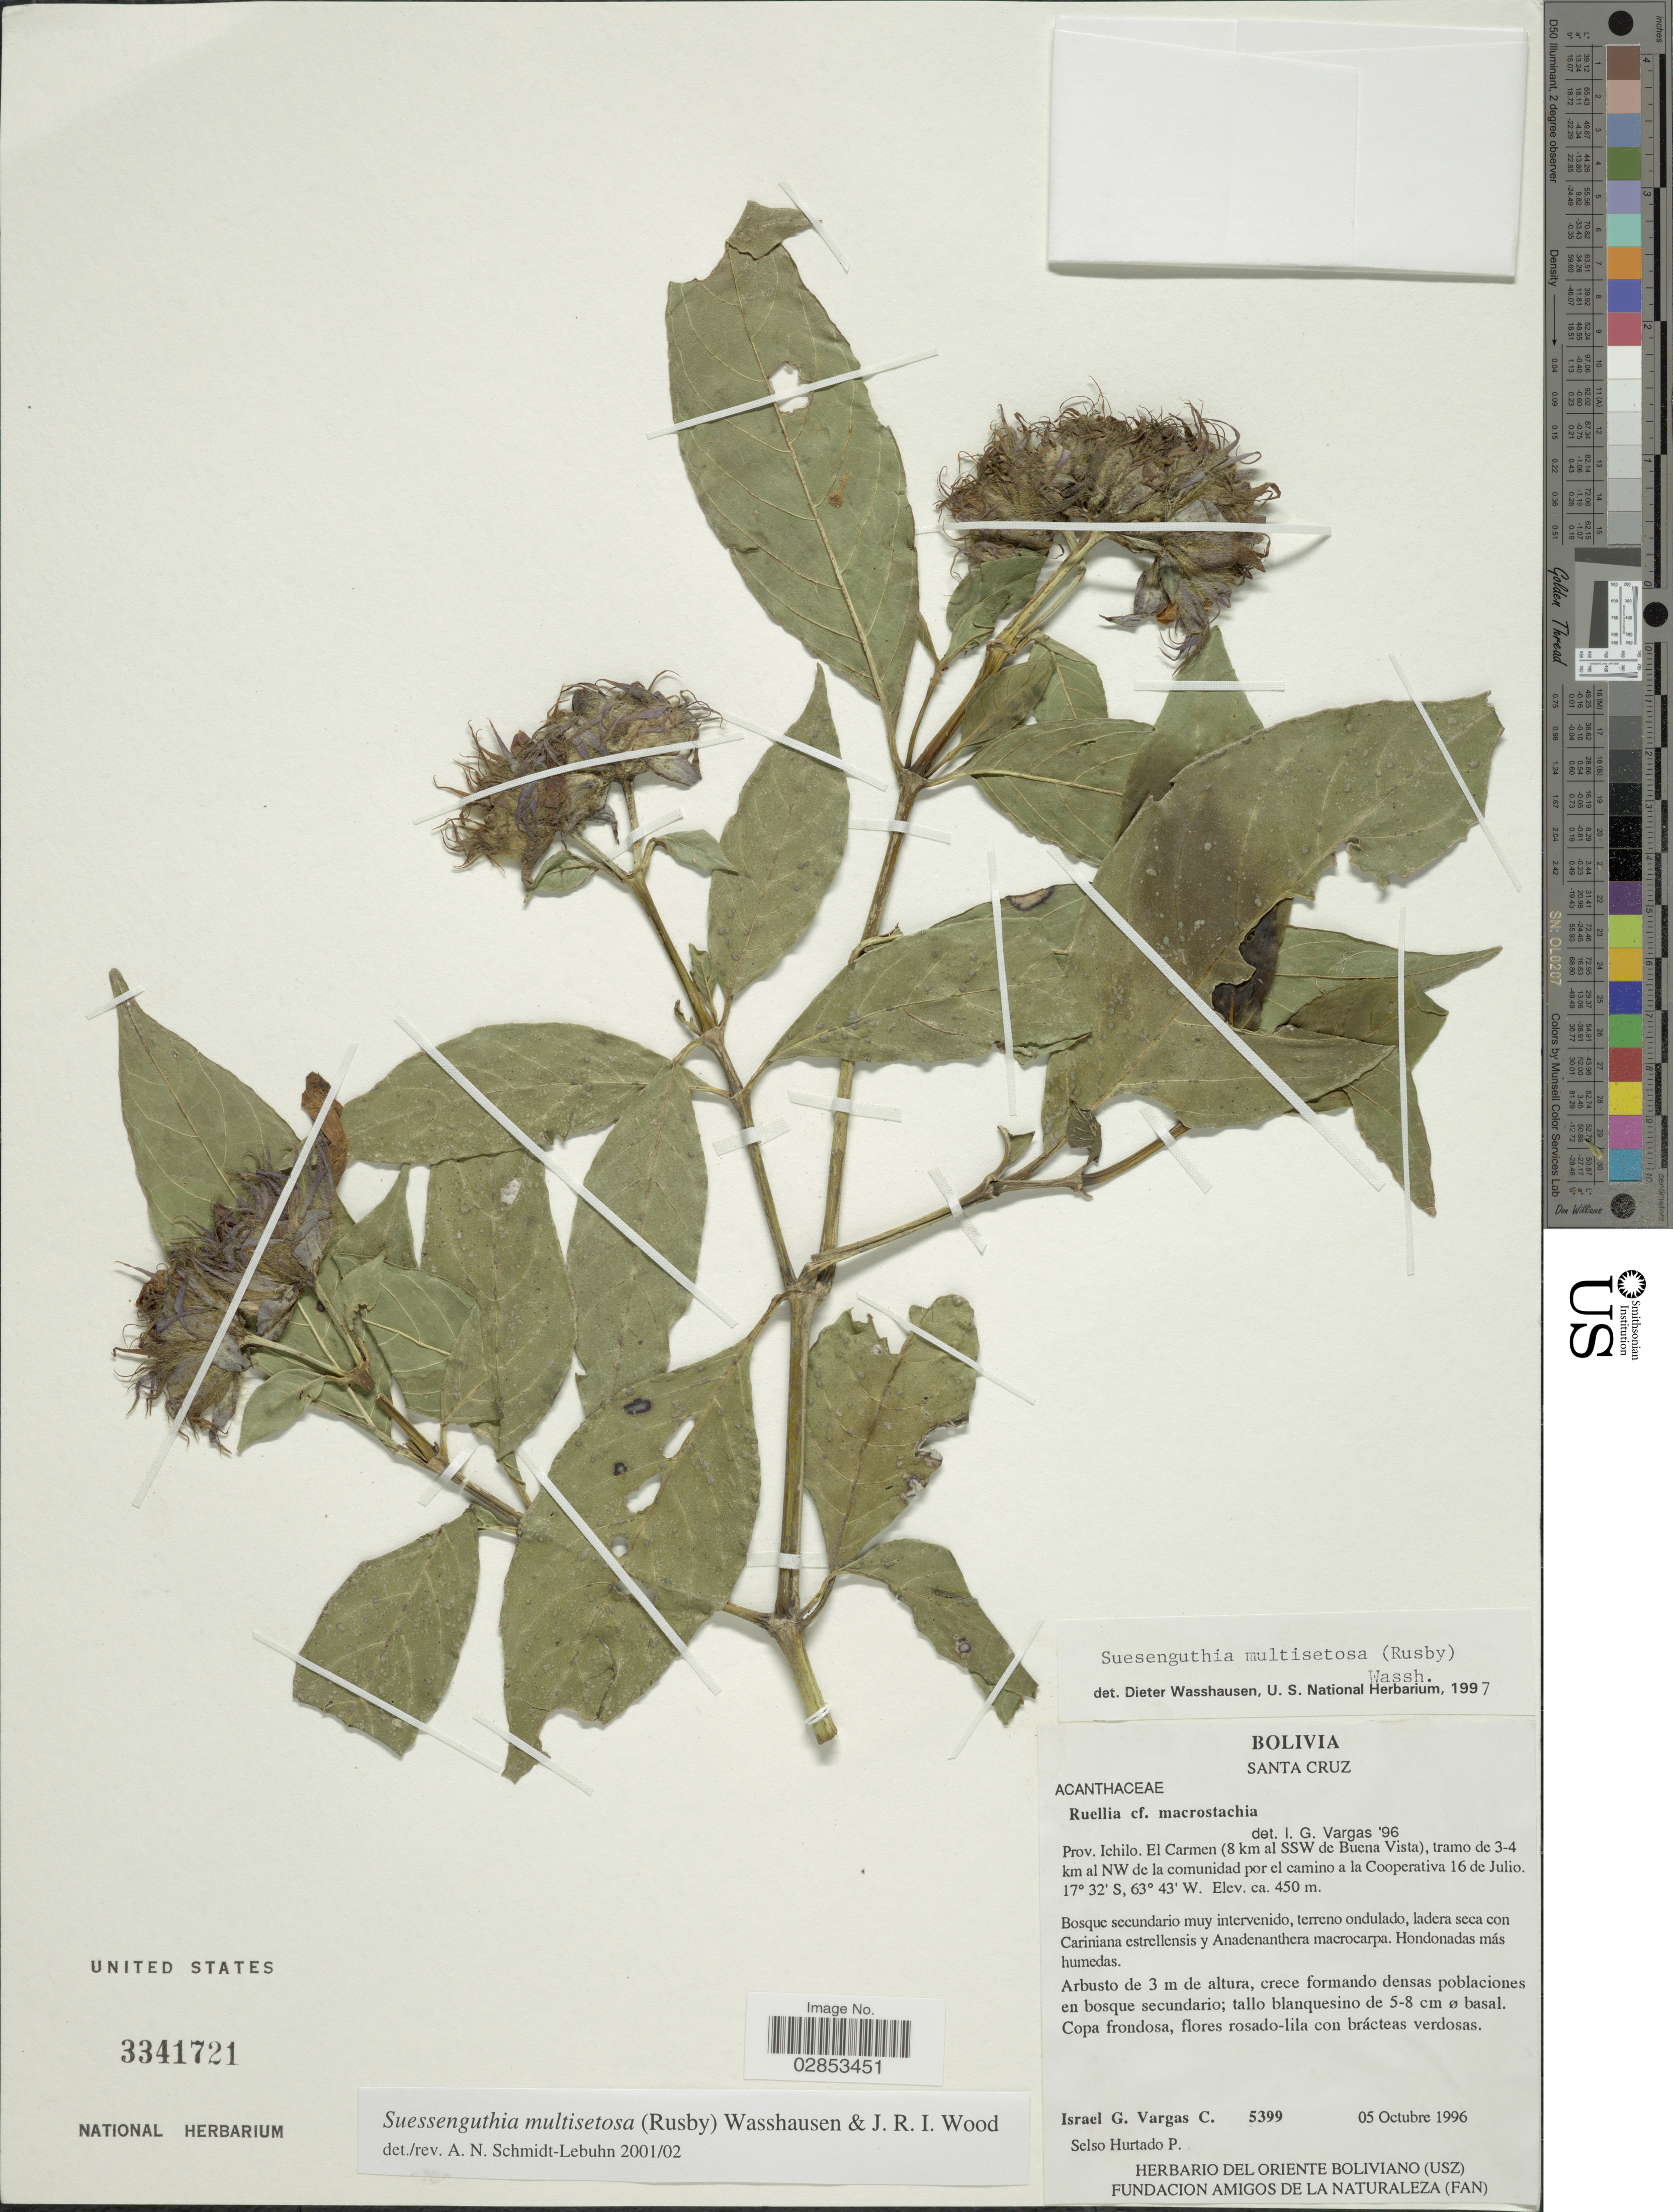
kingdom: Plantae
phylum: Tracheophyta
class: Magnoliopsida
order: Lamiales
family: Acanthaceae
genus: Suessenguthia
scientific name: Suessenguthia multisetosa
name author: (Rusby) Wassh. & J.R.I. Wood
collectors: I. G. Vargas C. & S. Hurtado P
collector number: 5399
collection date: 1996-10-05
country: Bolivia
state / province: Santa Cruz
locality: Prov. Ichilo. El Carmen (8 km al SSW de Buena Vista), tramo de 3-4 km al NW de la comunidad por el camino a la Cooperativa 16 de Julio.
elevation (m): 450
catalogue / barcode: US 3341721